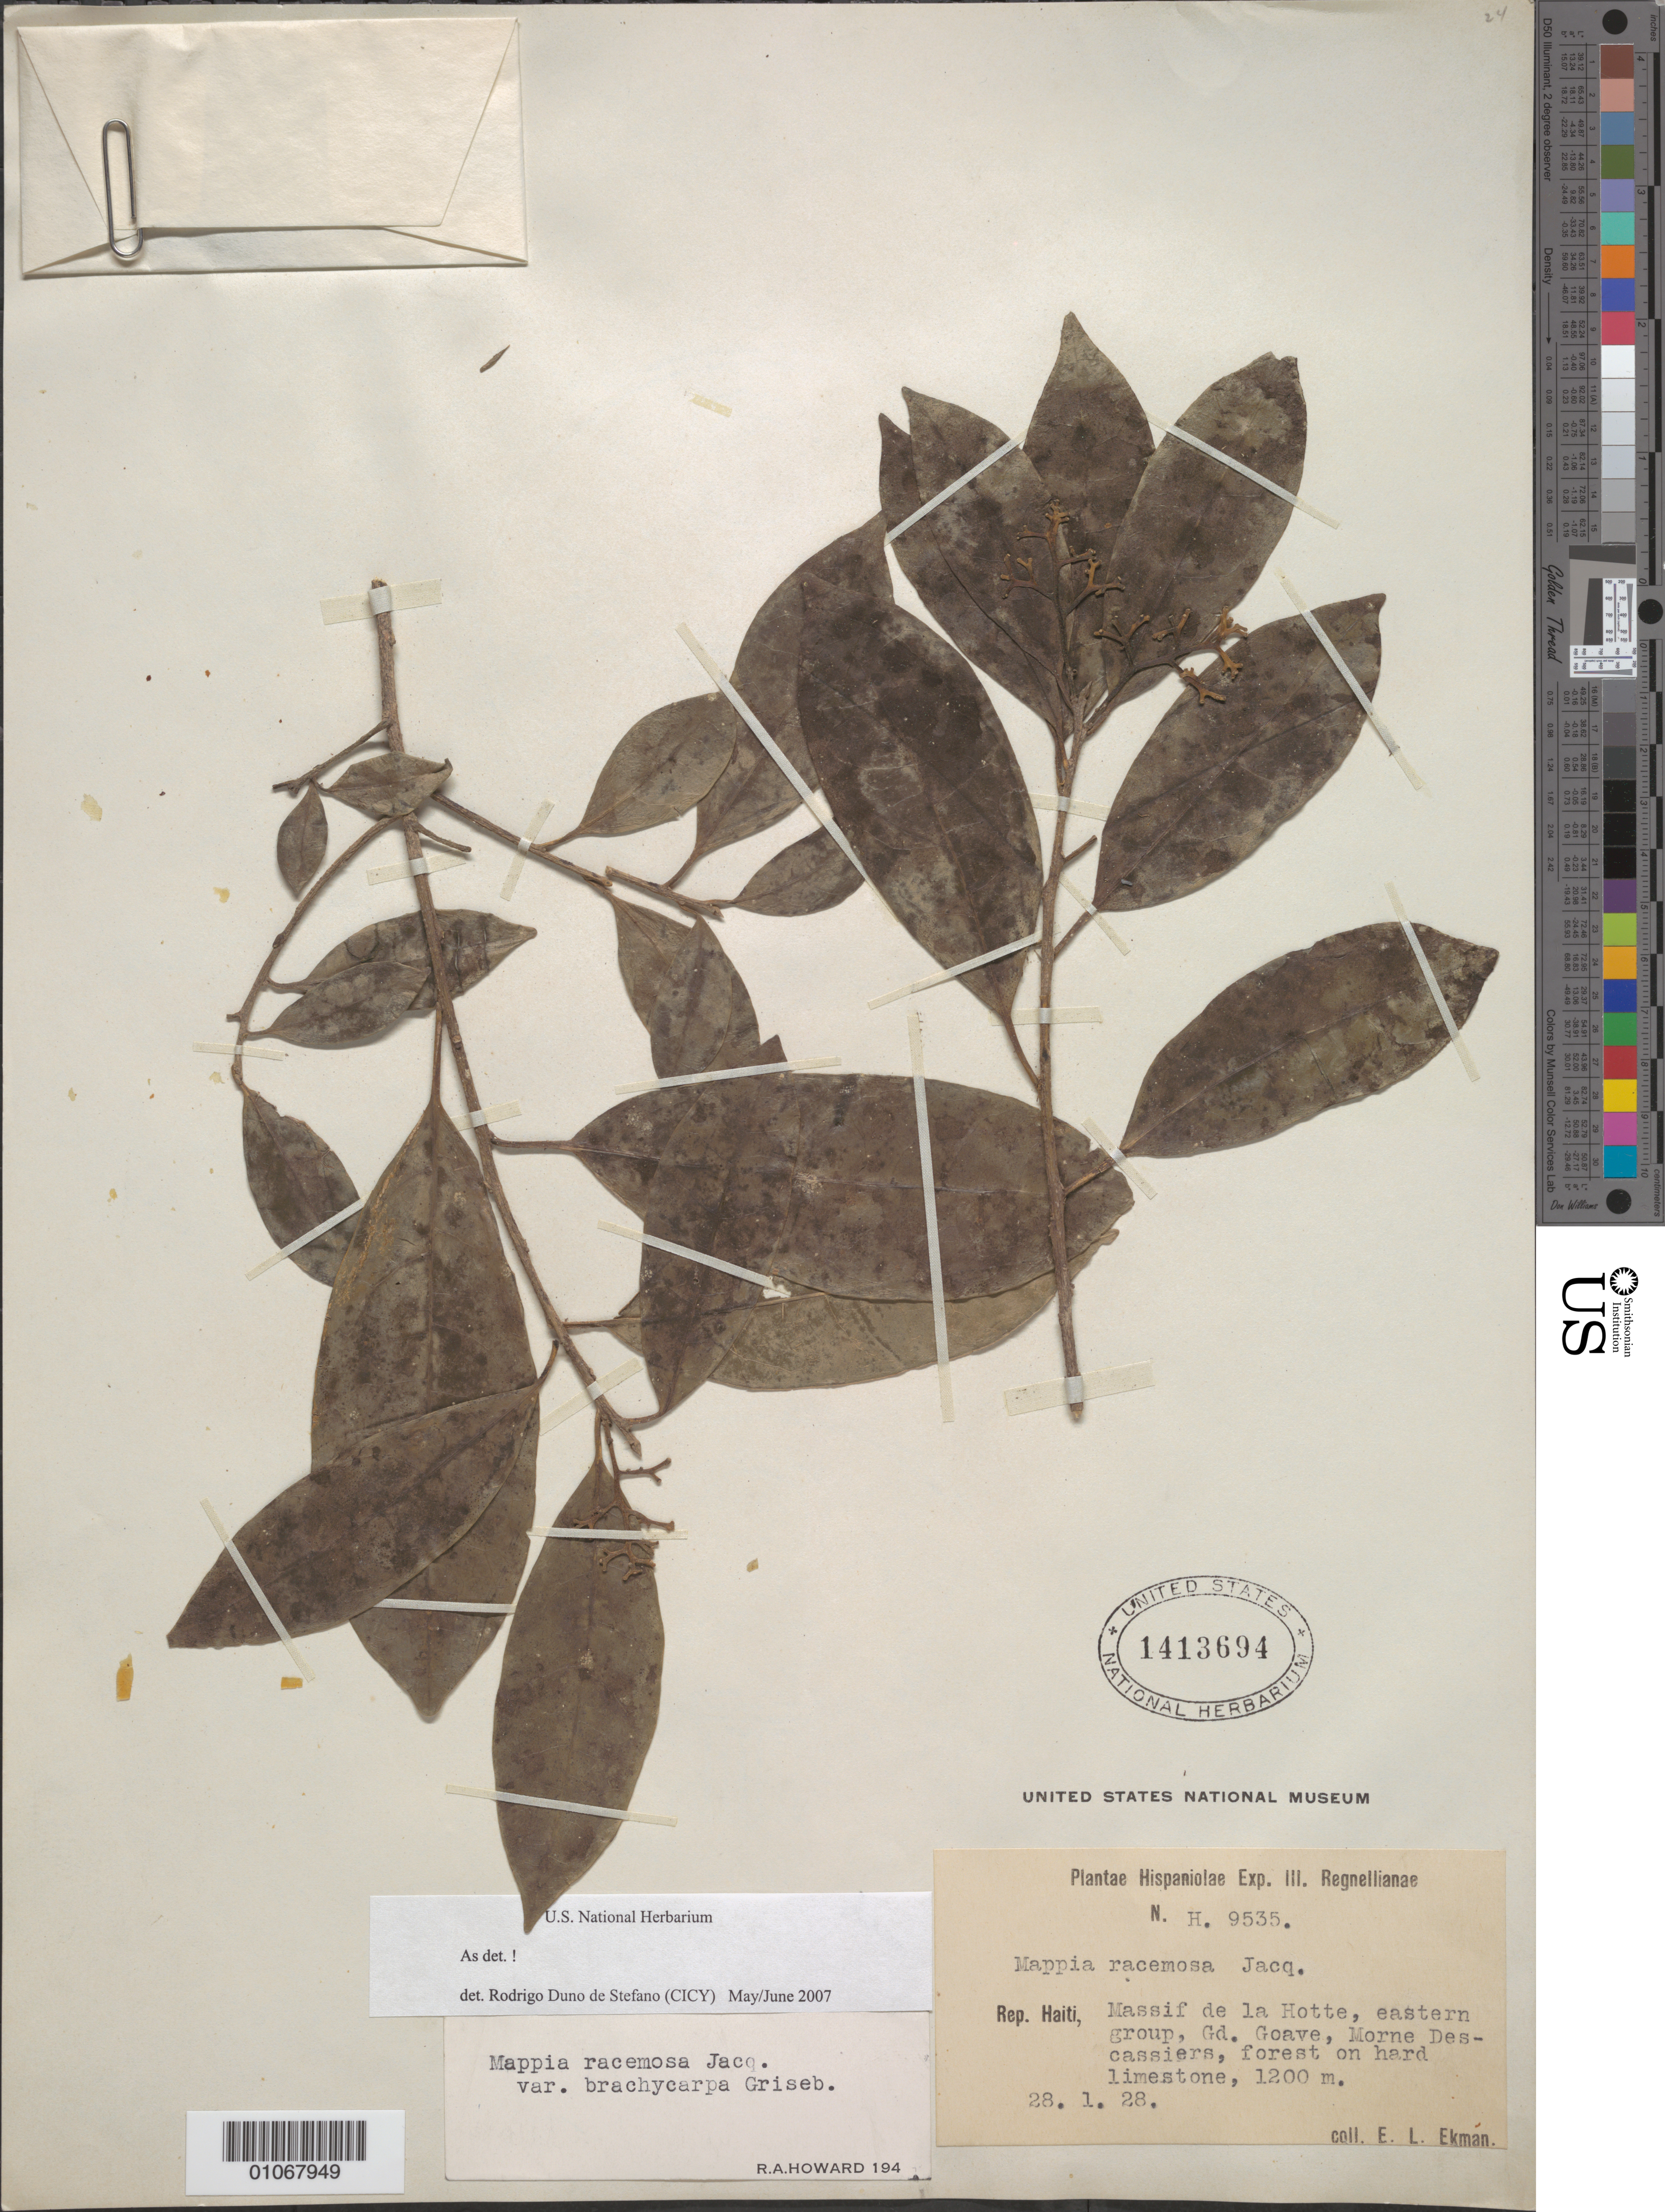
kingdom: Plantae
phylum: Tracheophyta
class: Magnoliopsida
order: Icacinales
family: Icacinaceae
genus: Mappia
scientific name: Mappia racemosa var. brachycarpa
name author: Griseb.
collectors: E. L. Ekman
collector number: H 9535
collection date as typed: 28 Jan 1928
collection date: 1928-01-28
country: Haiti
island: Hispaniola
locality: Massif de la Hotte, eastern group, Gd. Goave, Morne Descassiers, forest on hard limestone.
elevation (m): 1200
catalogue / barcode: US 1413694